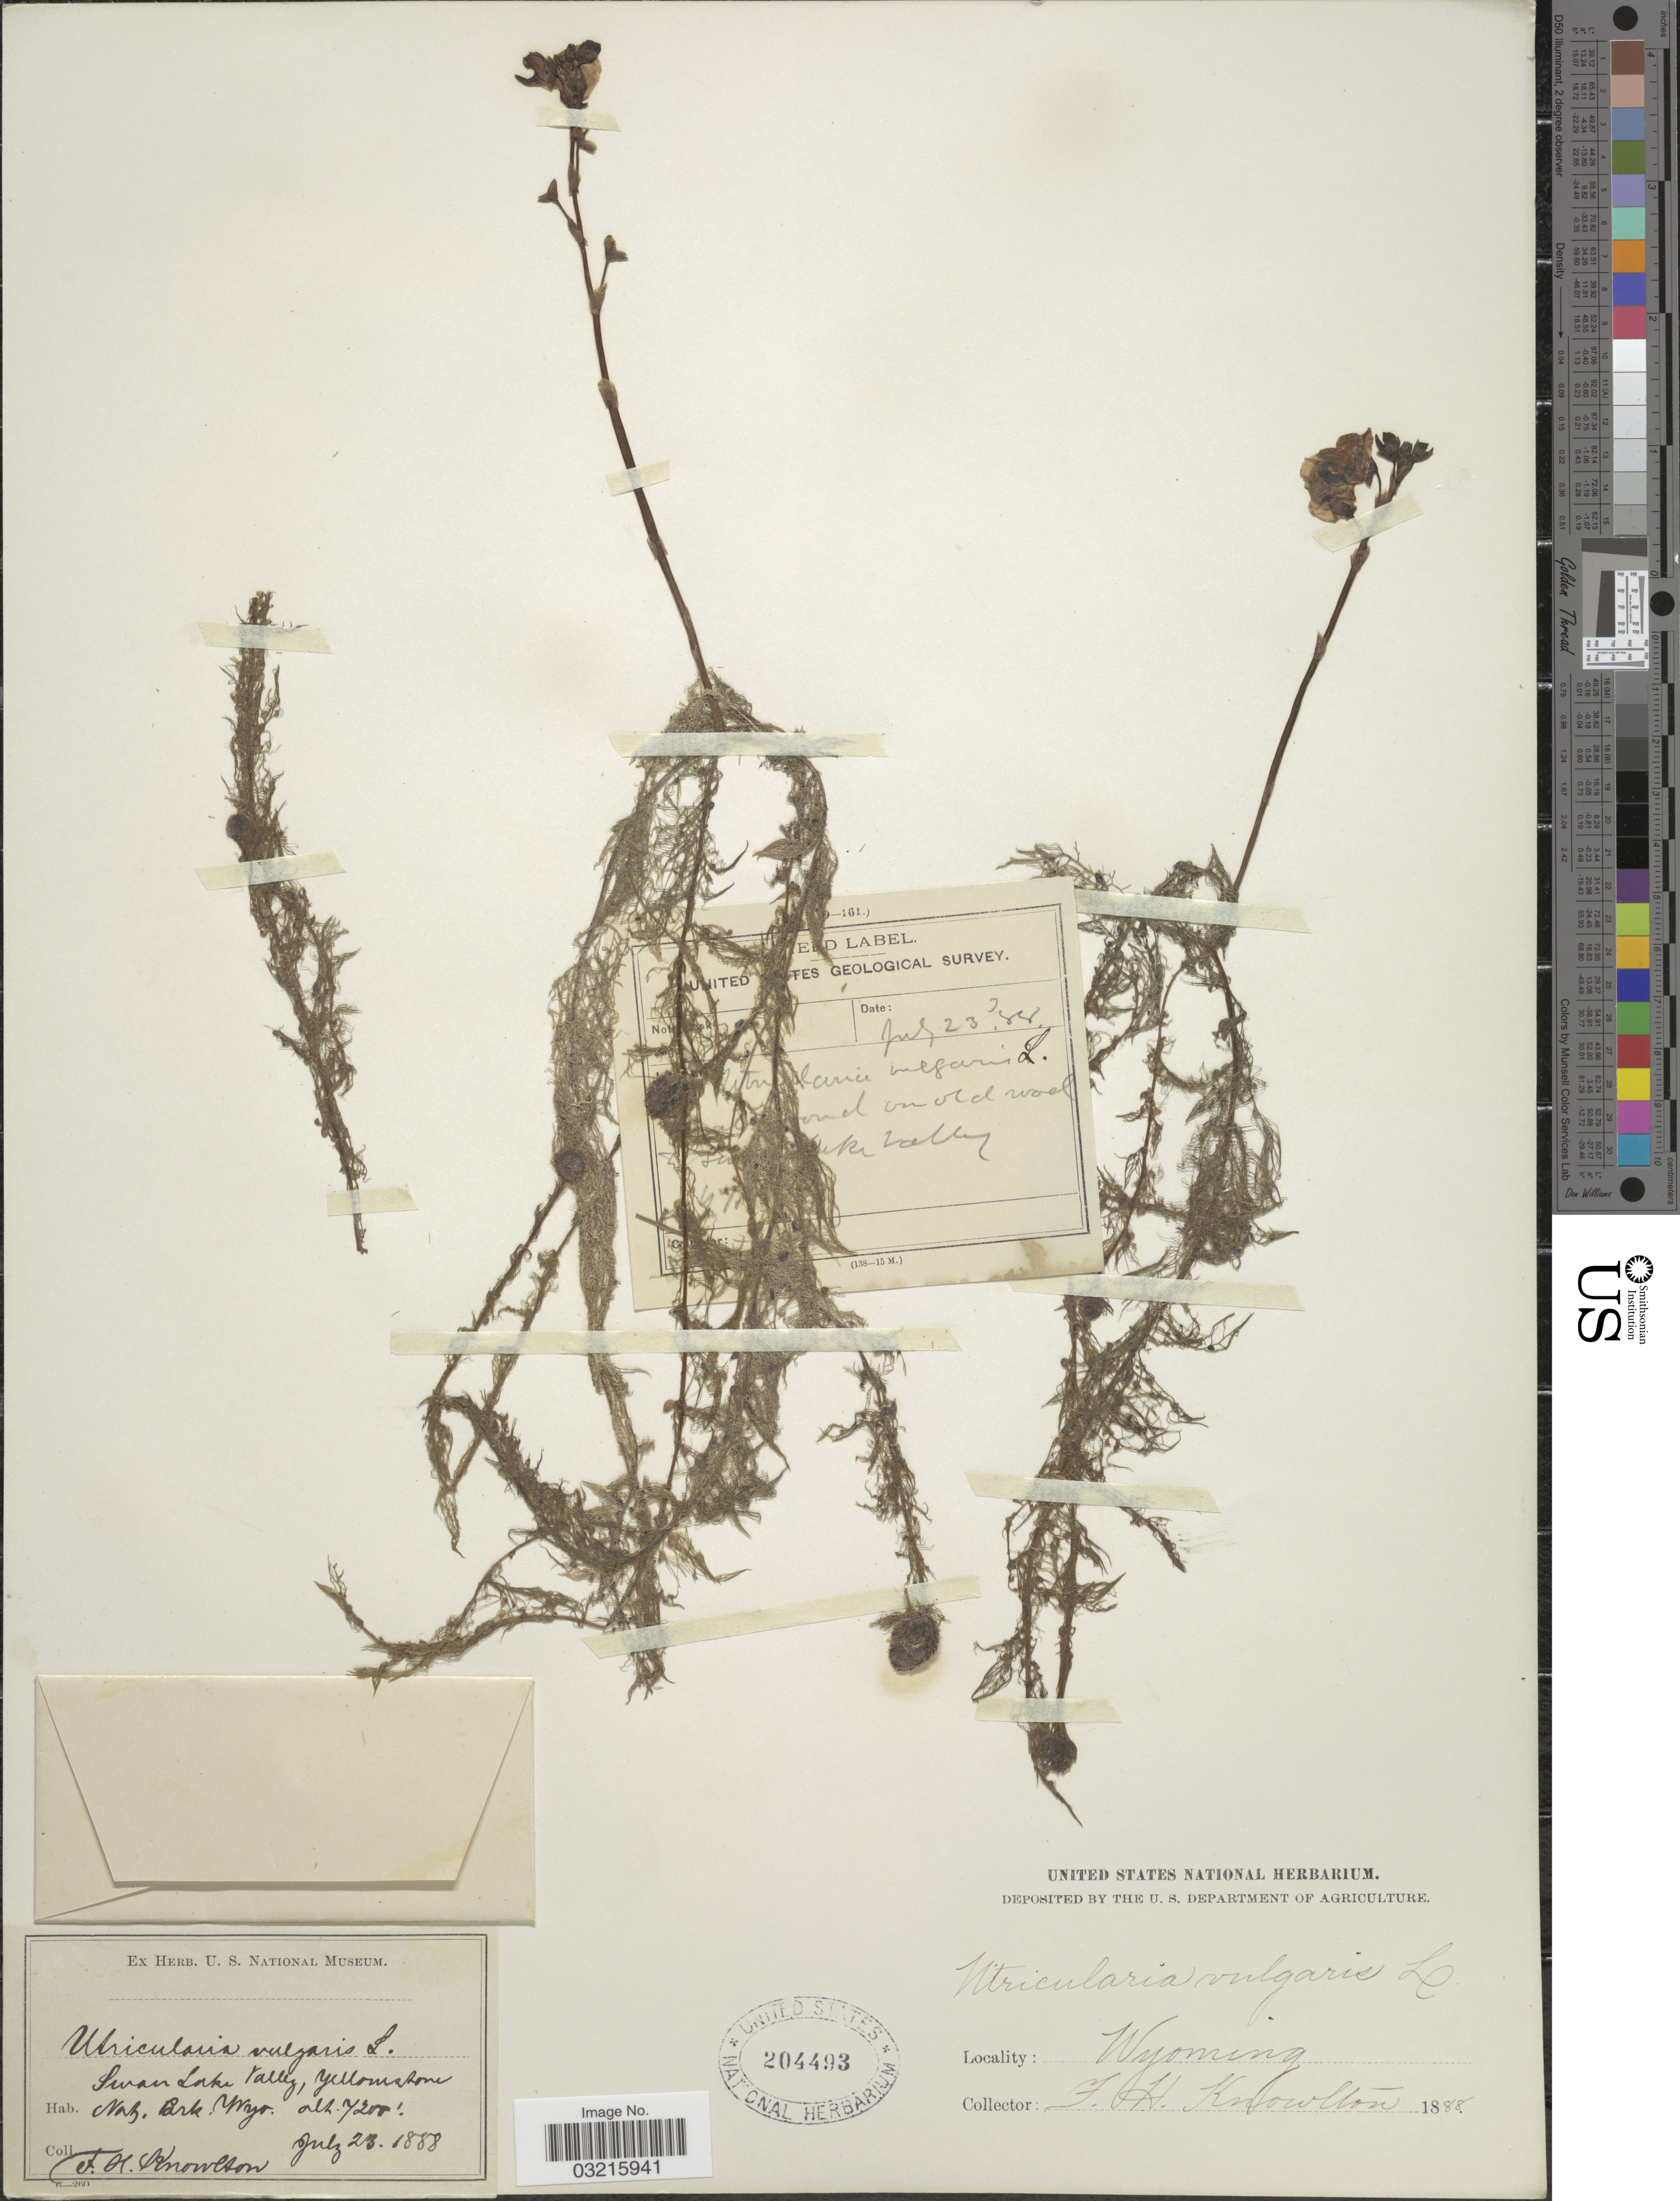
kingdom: Plantae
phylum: Tracheophyta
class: Magnoliopsida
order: Lamiales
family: Lentibulariaceae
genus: Utricularia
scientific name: Utricularia vulgaris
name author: L.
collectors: F. H. Knowlton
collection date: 1888-07-23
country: United States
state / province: Wyoming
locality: Swan Lake Valley, Yellowstone Nat. Park.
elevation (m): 2195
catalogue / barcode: US 204493